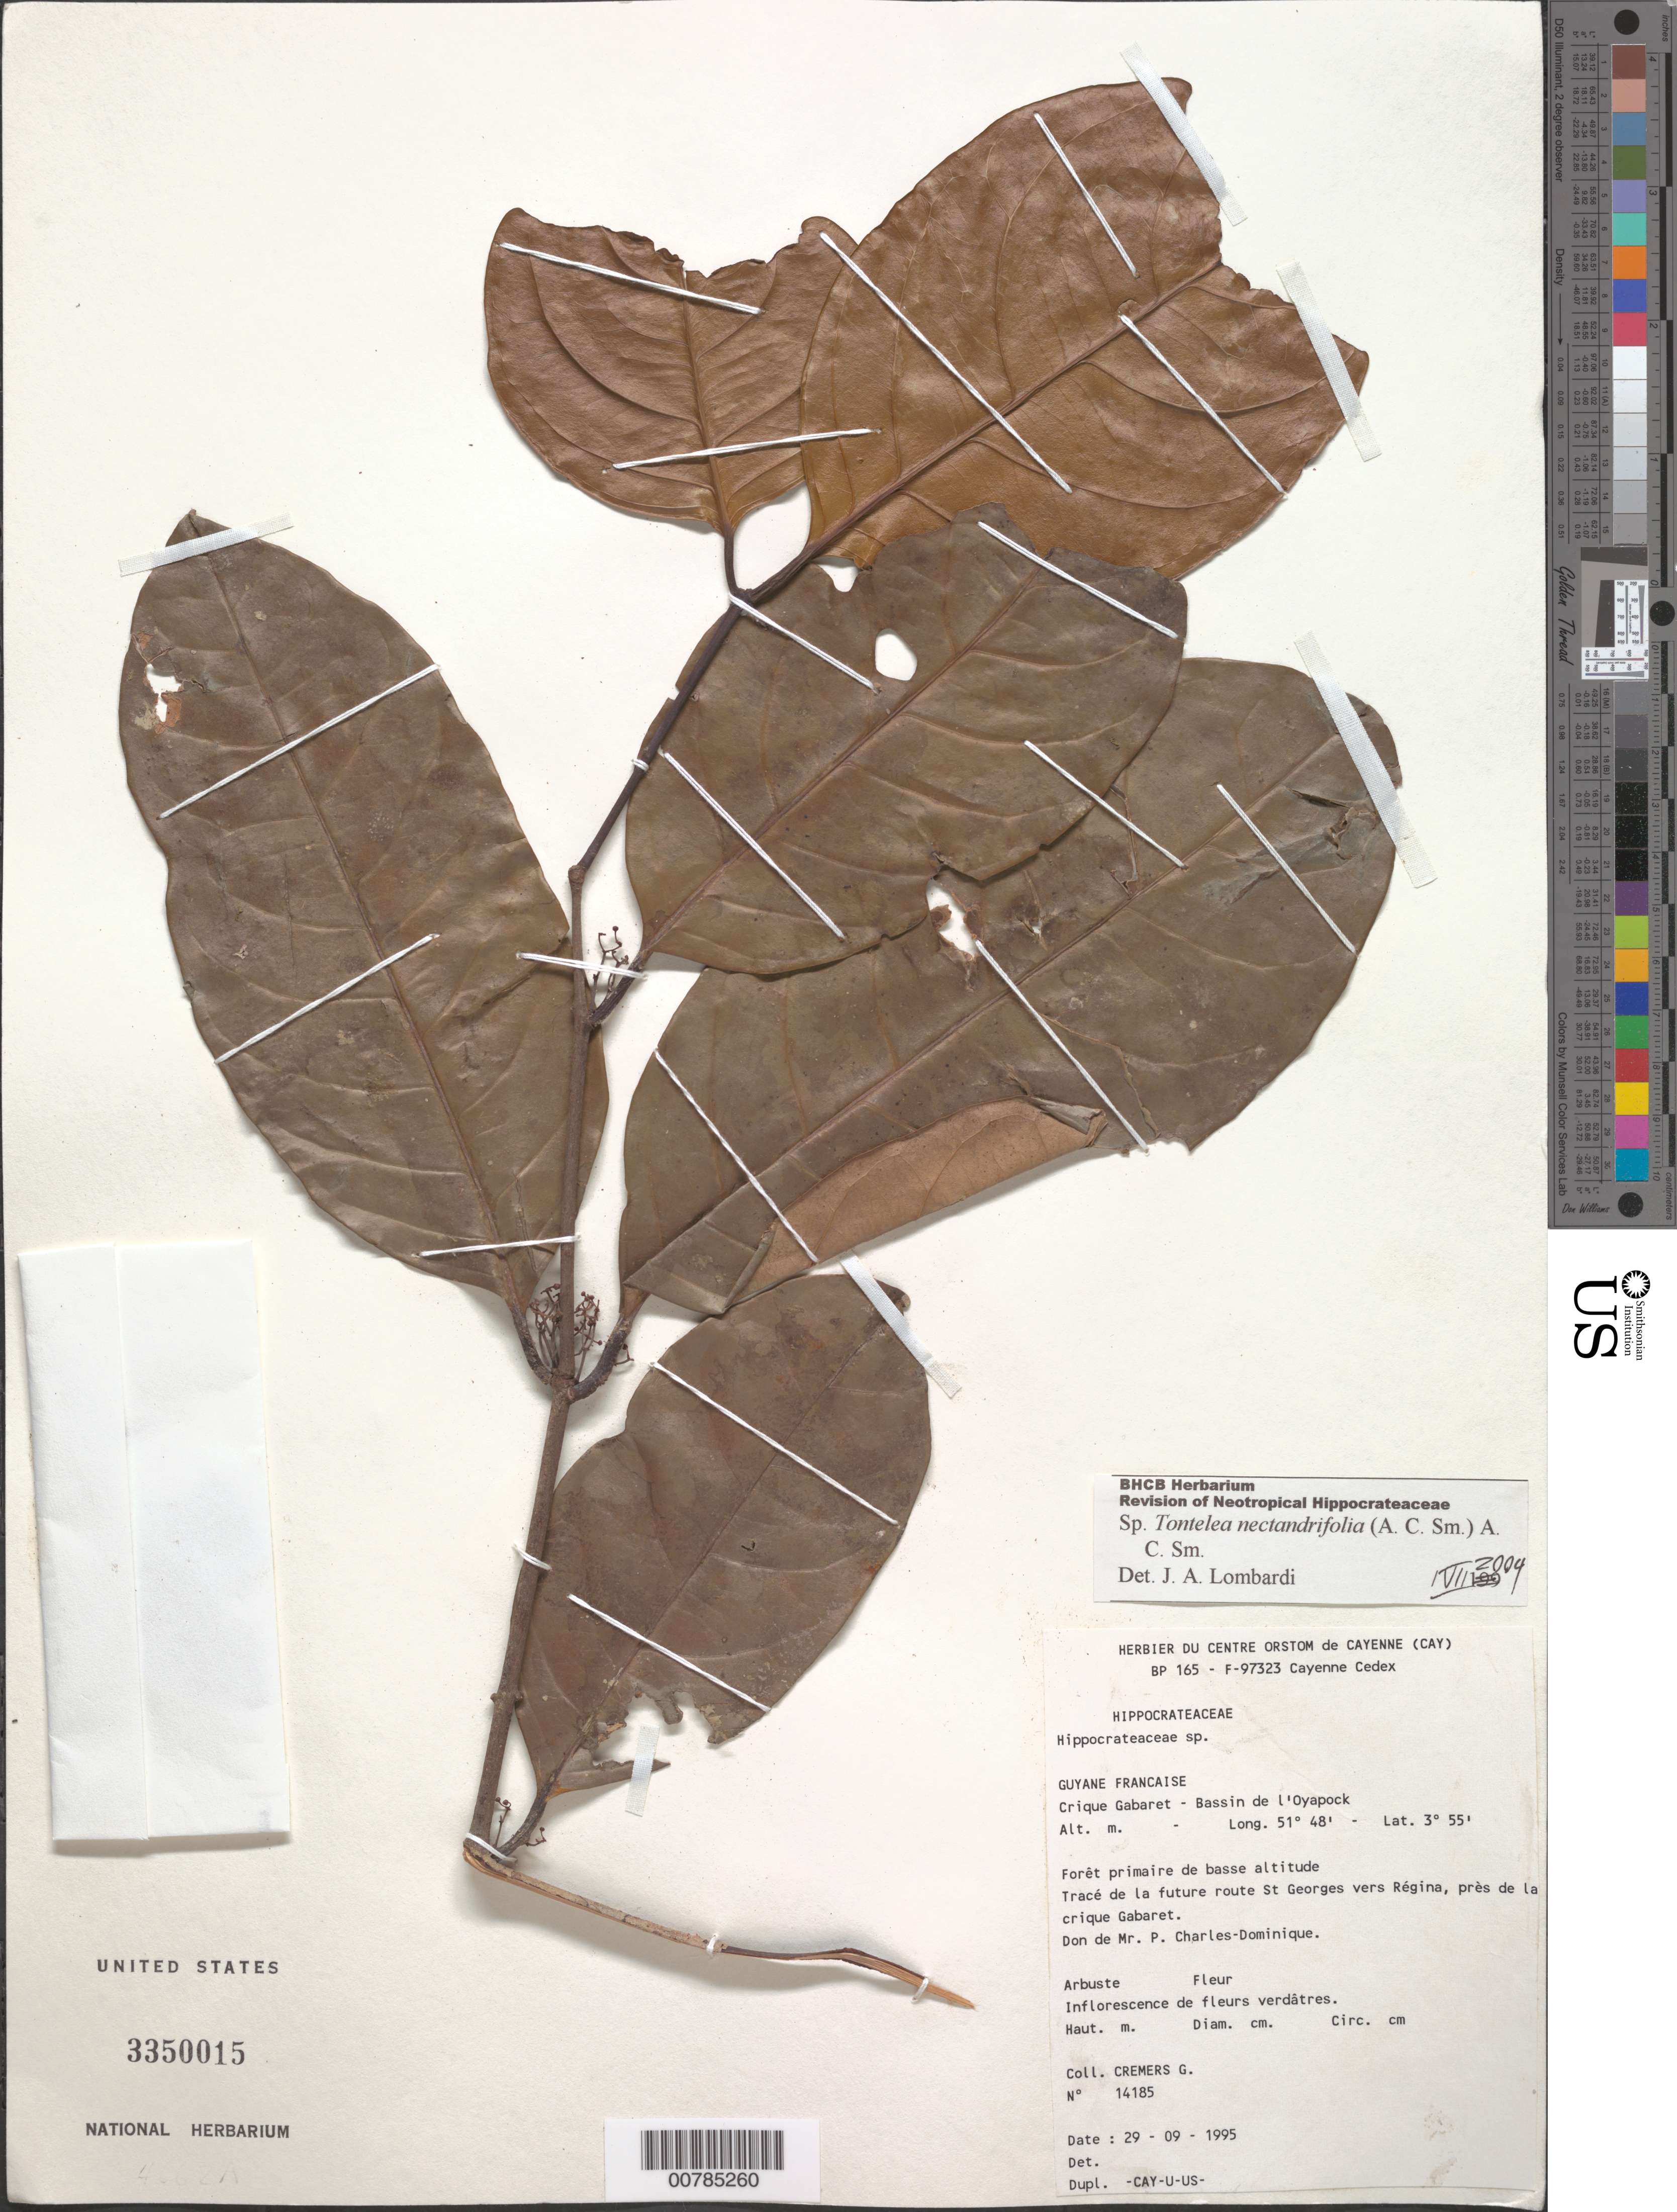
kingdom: Plantae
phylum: Tracheophyta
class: Magnoliopsida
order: Celastrales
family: Celastraceae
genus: Tontelea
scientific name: Tontelea nectandrifolia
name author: (A.C. Sm.) A.C. Sm.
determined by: Lombardi, Julio A.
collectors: G. Cremers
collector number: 14185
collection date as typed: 29-Sep-95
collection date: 1995-09-29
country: French Guiana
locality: Crique Gabaret, Bassin de l'Oyapock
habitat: Forêt primaire de basse altitude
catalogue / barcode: US 3350015